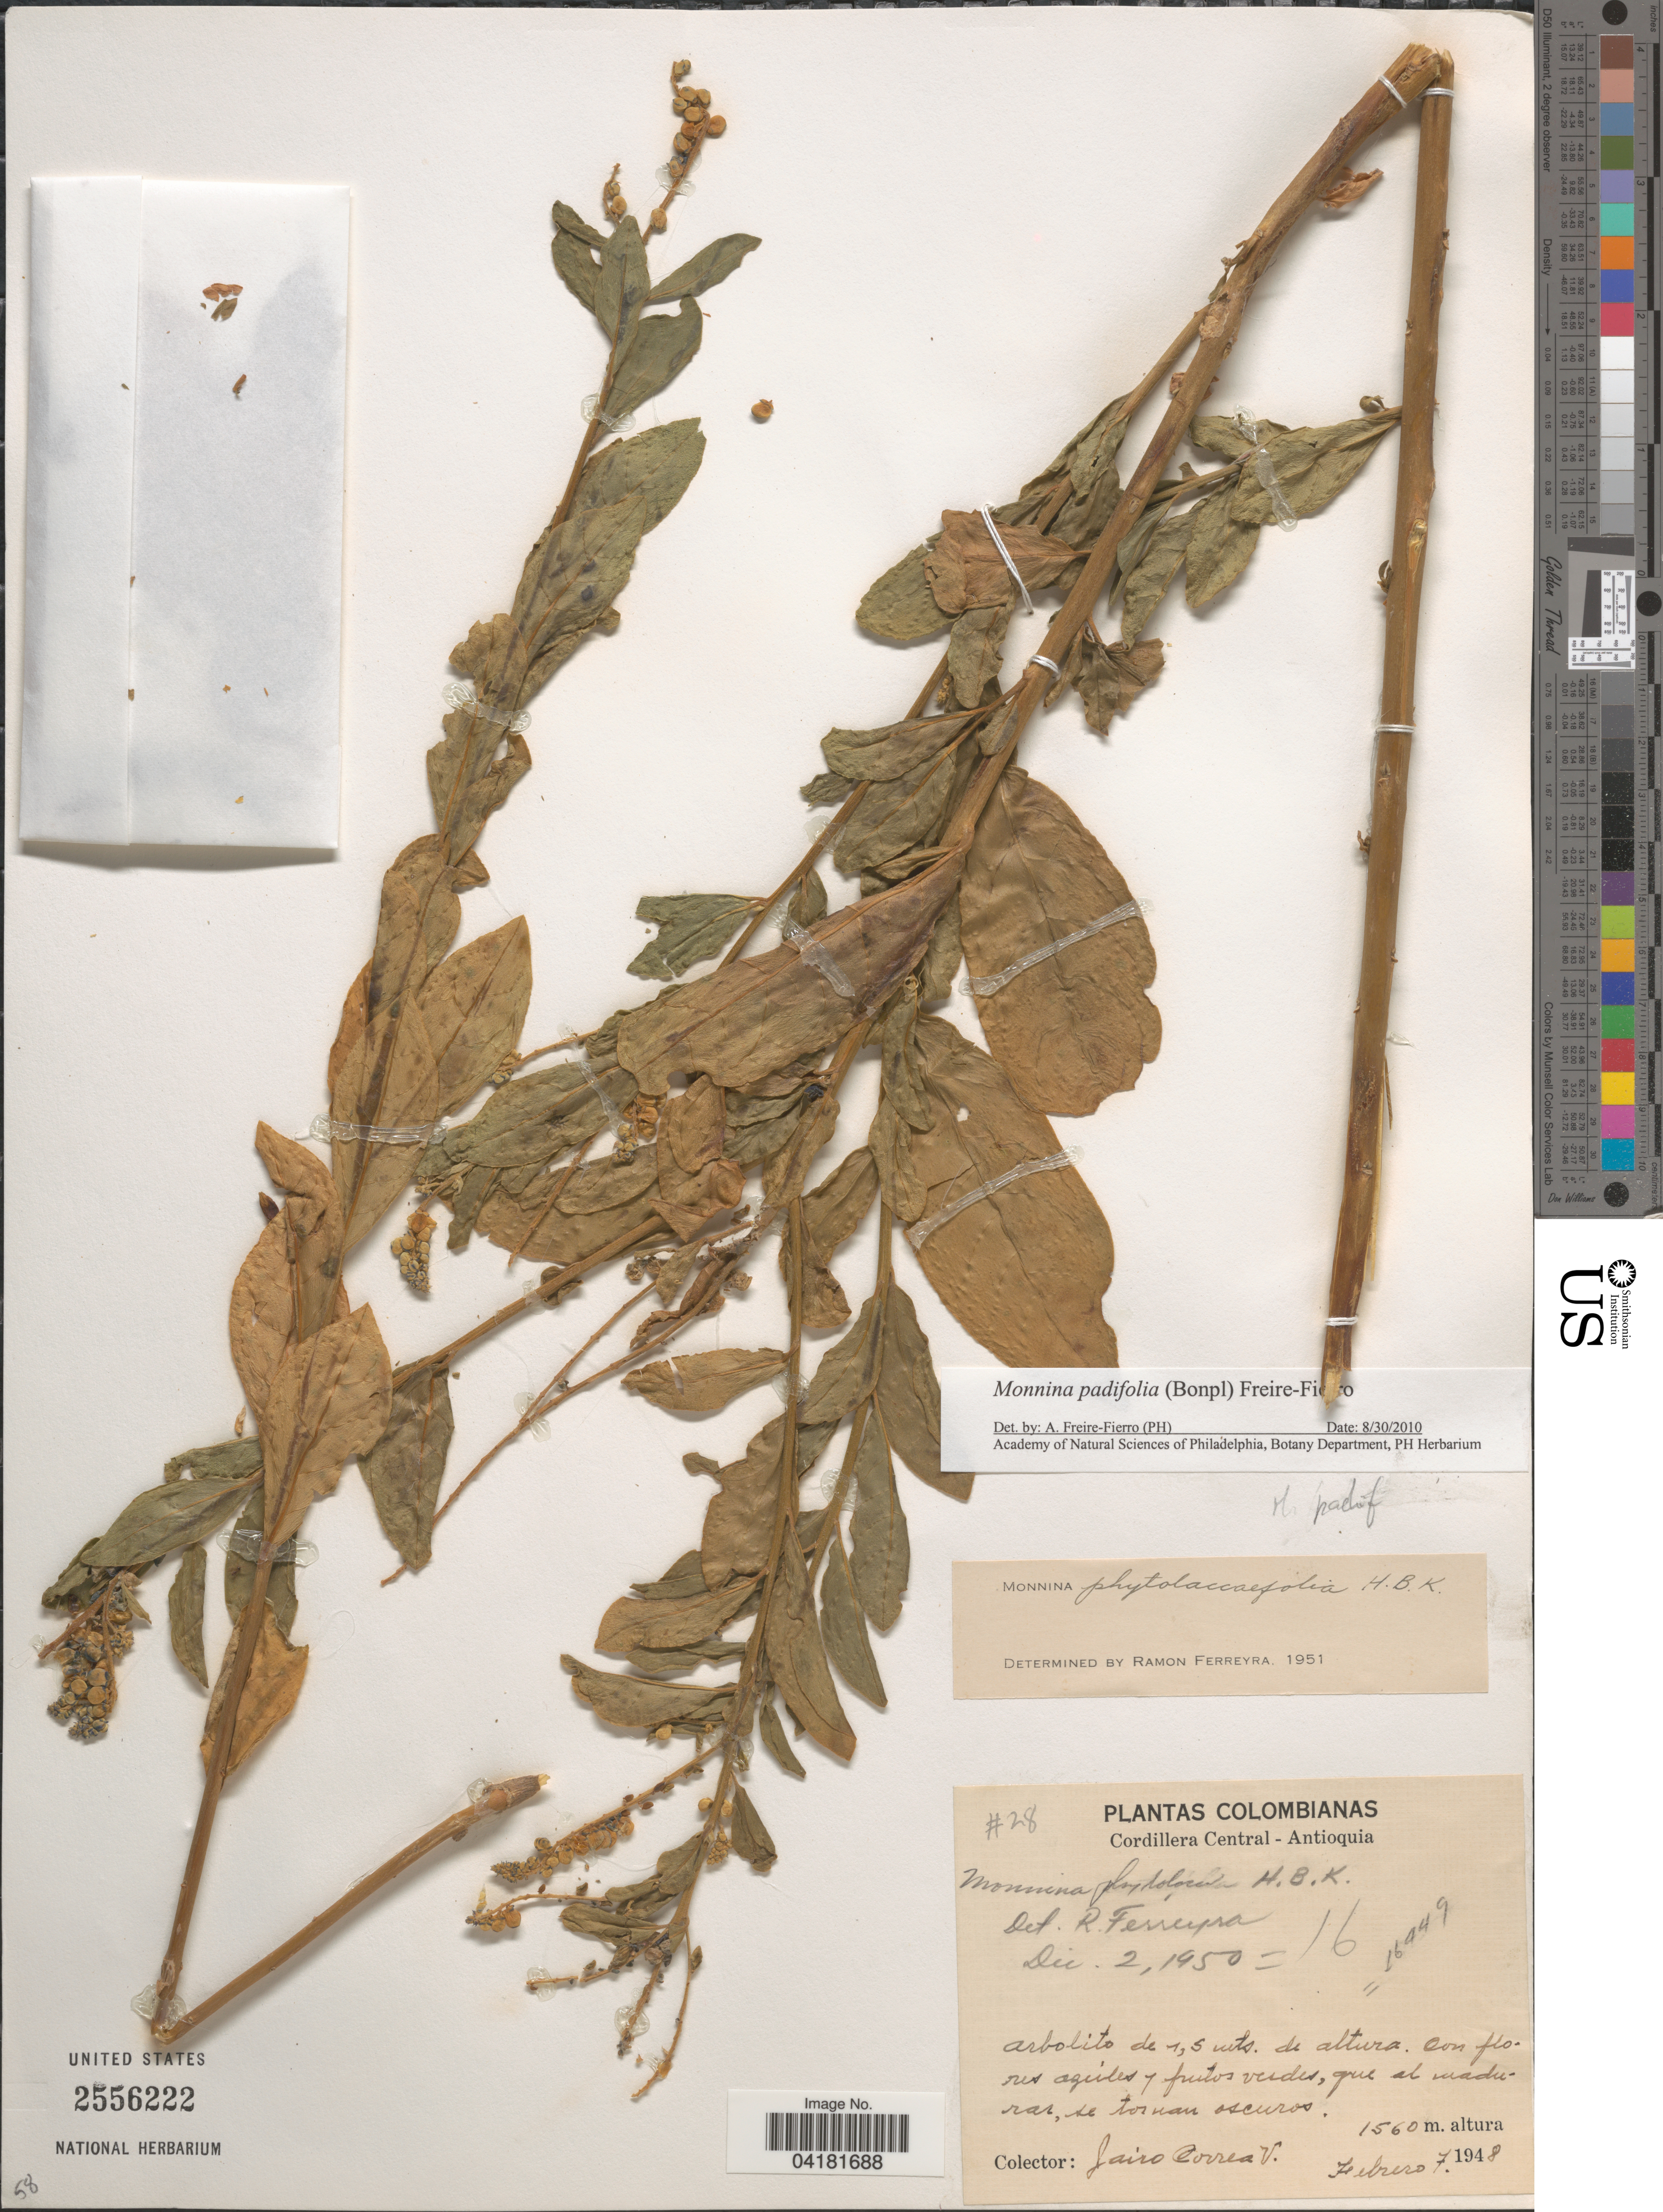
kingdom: Plantae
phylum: Tracheophyta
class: Magnoliopsida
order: Fabales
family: Polygalaceae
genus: Monnina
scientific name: Monnina padifolia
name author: (Bonpl.) Freire-Fierro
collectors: J. Correa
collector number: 28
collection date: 1948-02-07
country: Colombia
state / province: Antioquia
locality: Cordillera Central-Antioquia.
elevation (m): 1560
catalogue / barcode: US 2556222